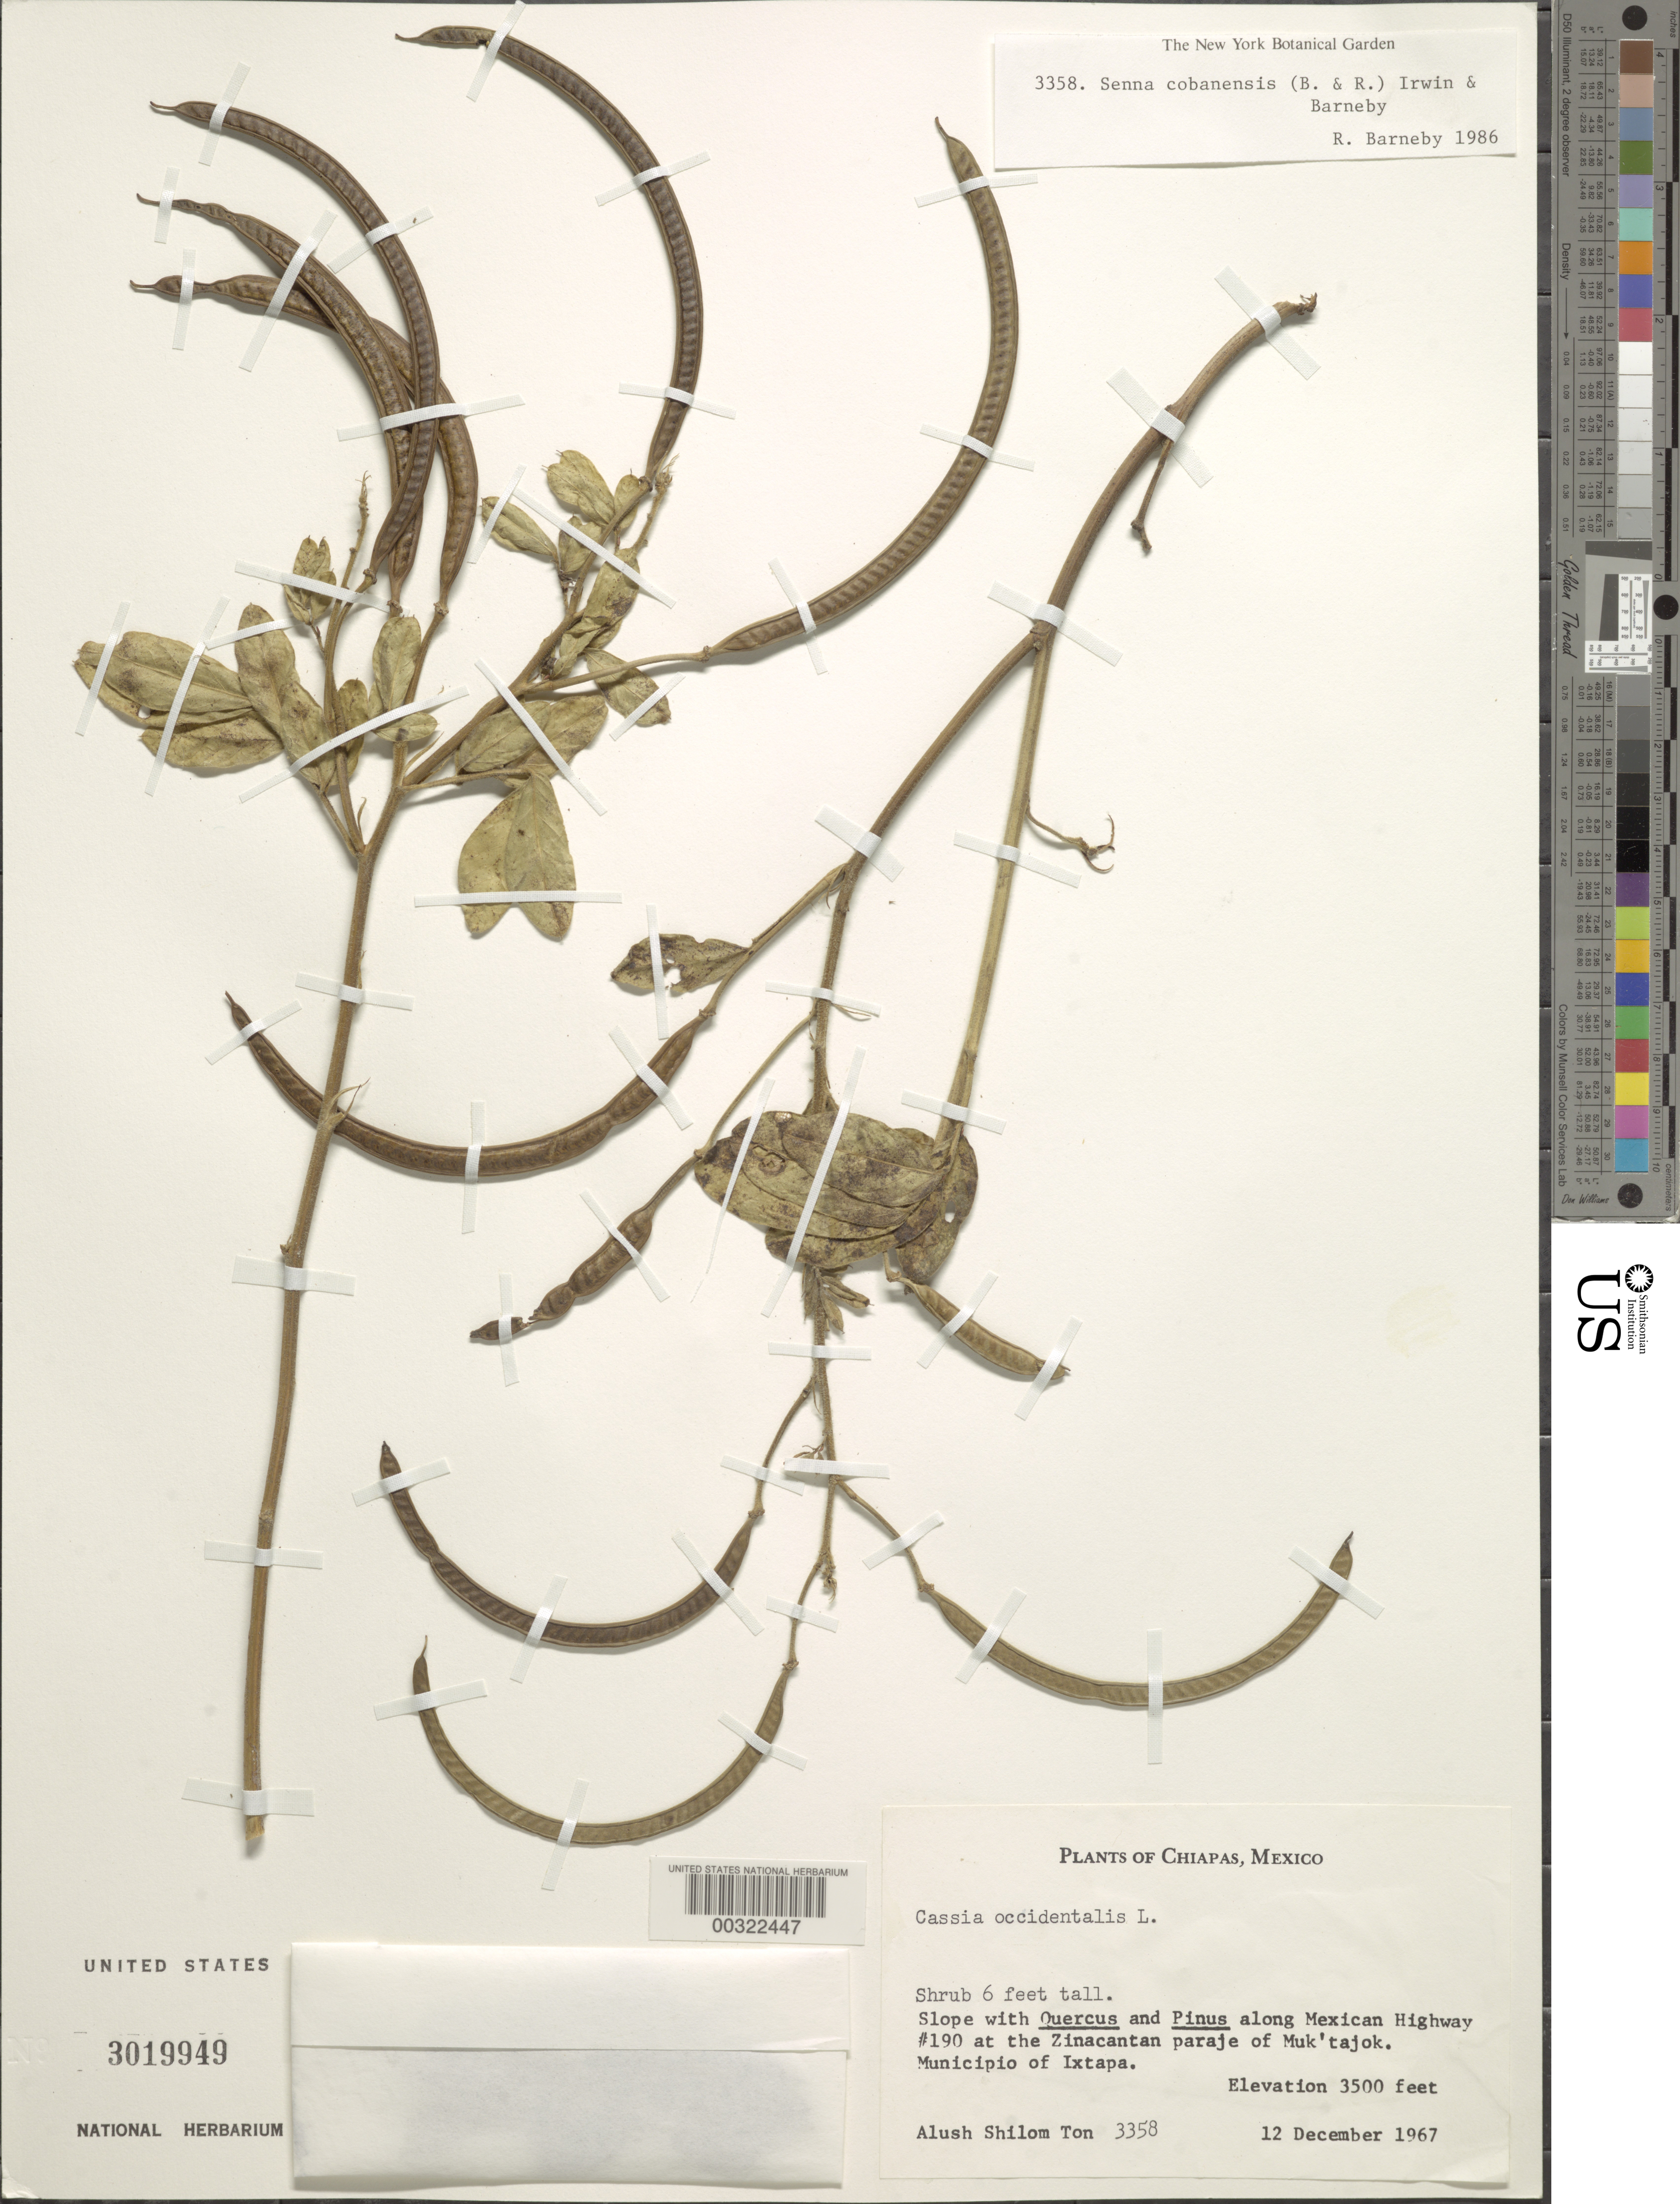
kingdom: Plantae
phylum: Tracheophyta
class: Magnoliopsida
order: Fabales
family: Fabaceae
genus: Senna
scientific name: Senna cobanensis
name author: (Britton) H.S. Irwin & Barneby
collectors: A. S. Ton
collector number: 3358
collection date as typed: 12 Dec 1967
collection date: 1967-12-12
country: Mexico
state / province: Chiapas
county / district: Ixtapa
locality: Along Mexican highway 190 at the Zinacantan paraje of Muk'takjok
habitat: Oak and pine slope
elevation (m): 1067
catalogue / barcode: US 3019949